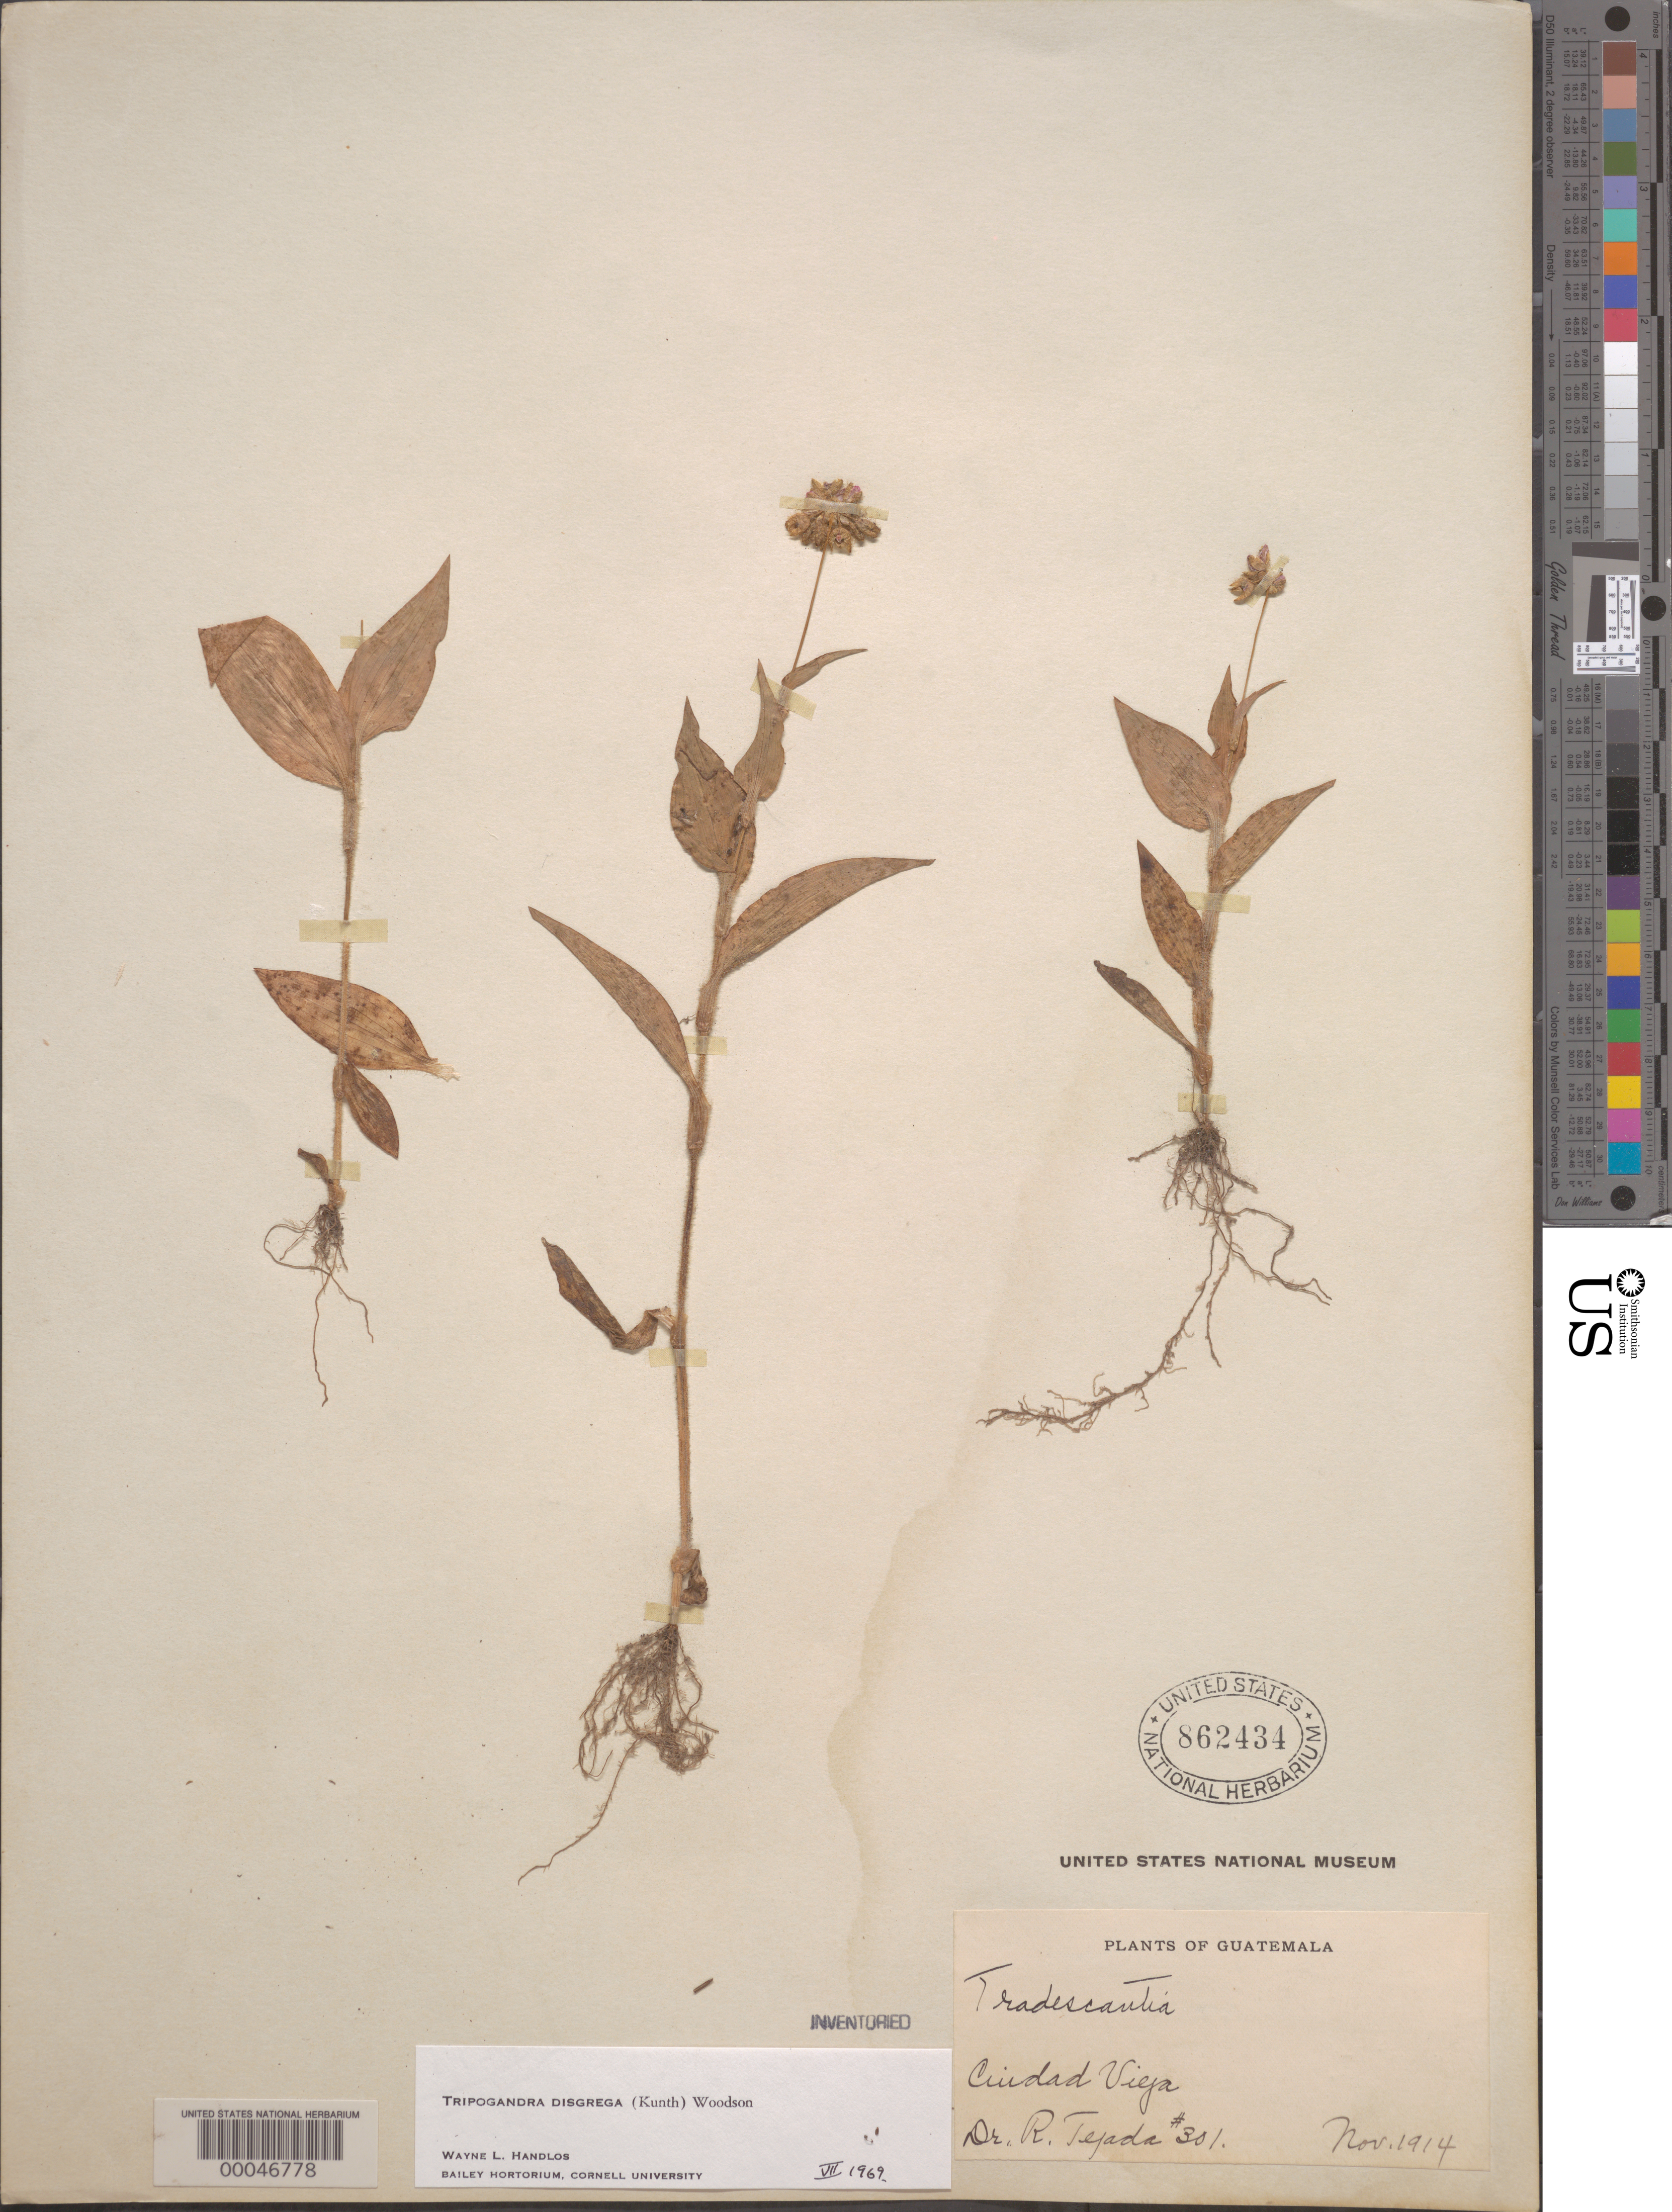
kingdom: Plantae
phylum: Tracheophyta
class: Liliopsida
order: Commelinales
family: Commelinaceae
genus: Tripogandra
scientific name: Tripogandra disgrega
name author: (Kunth) Woodson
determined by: Handlos, W. L.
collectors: R. Tejada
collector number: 301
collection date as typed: Nov 1914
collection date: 1914-11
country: Guatemala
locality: Ciudad vieja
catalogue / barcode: US 862434